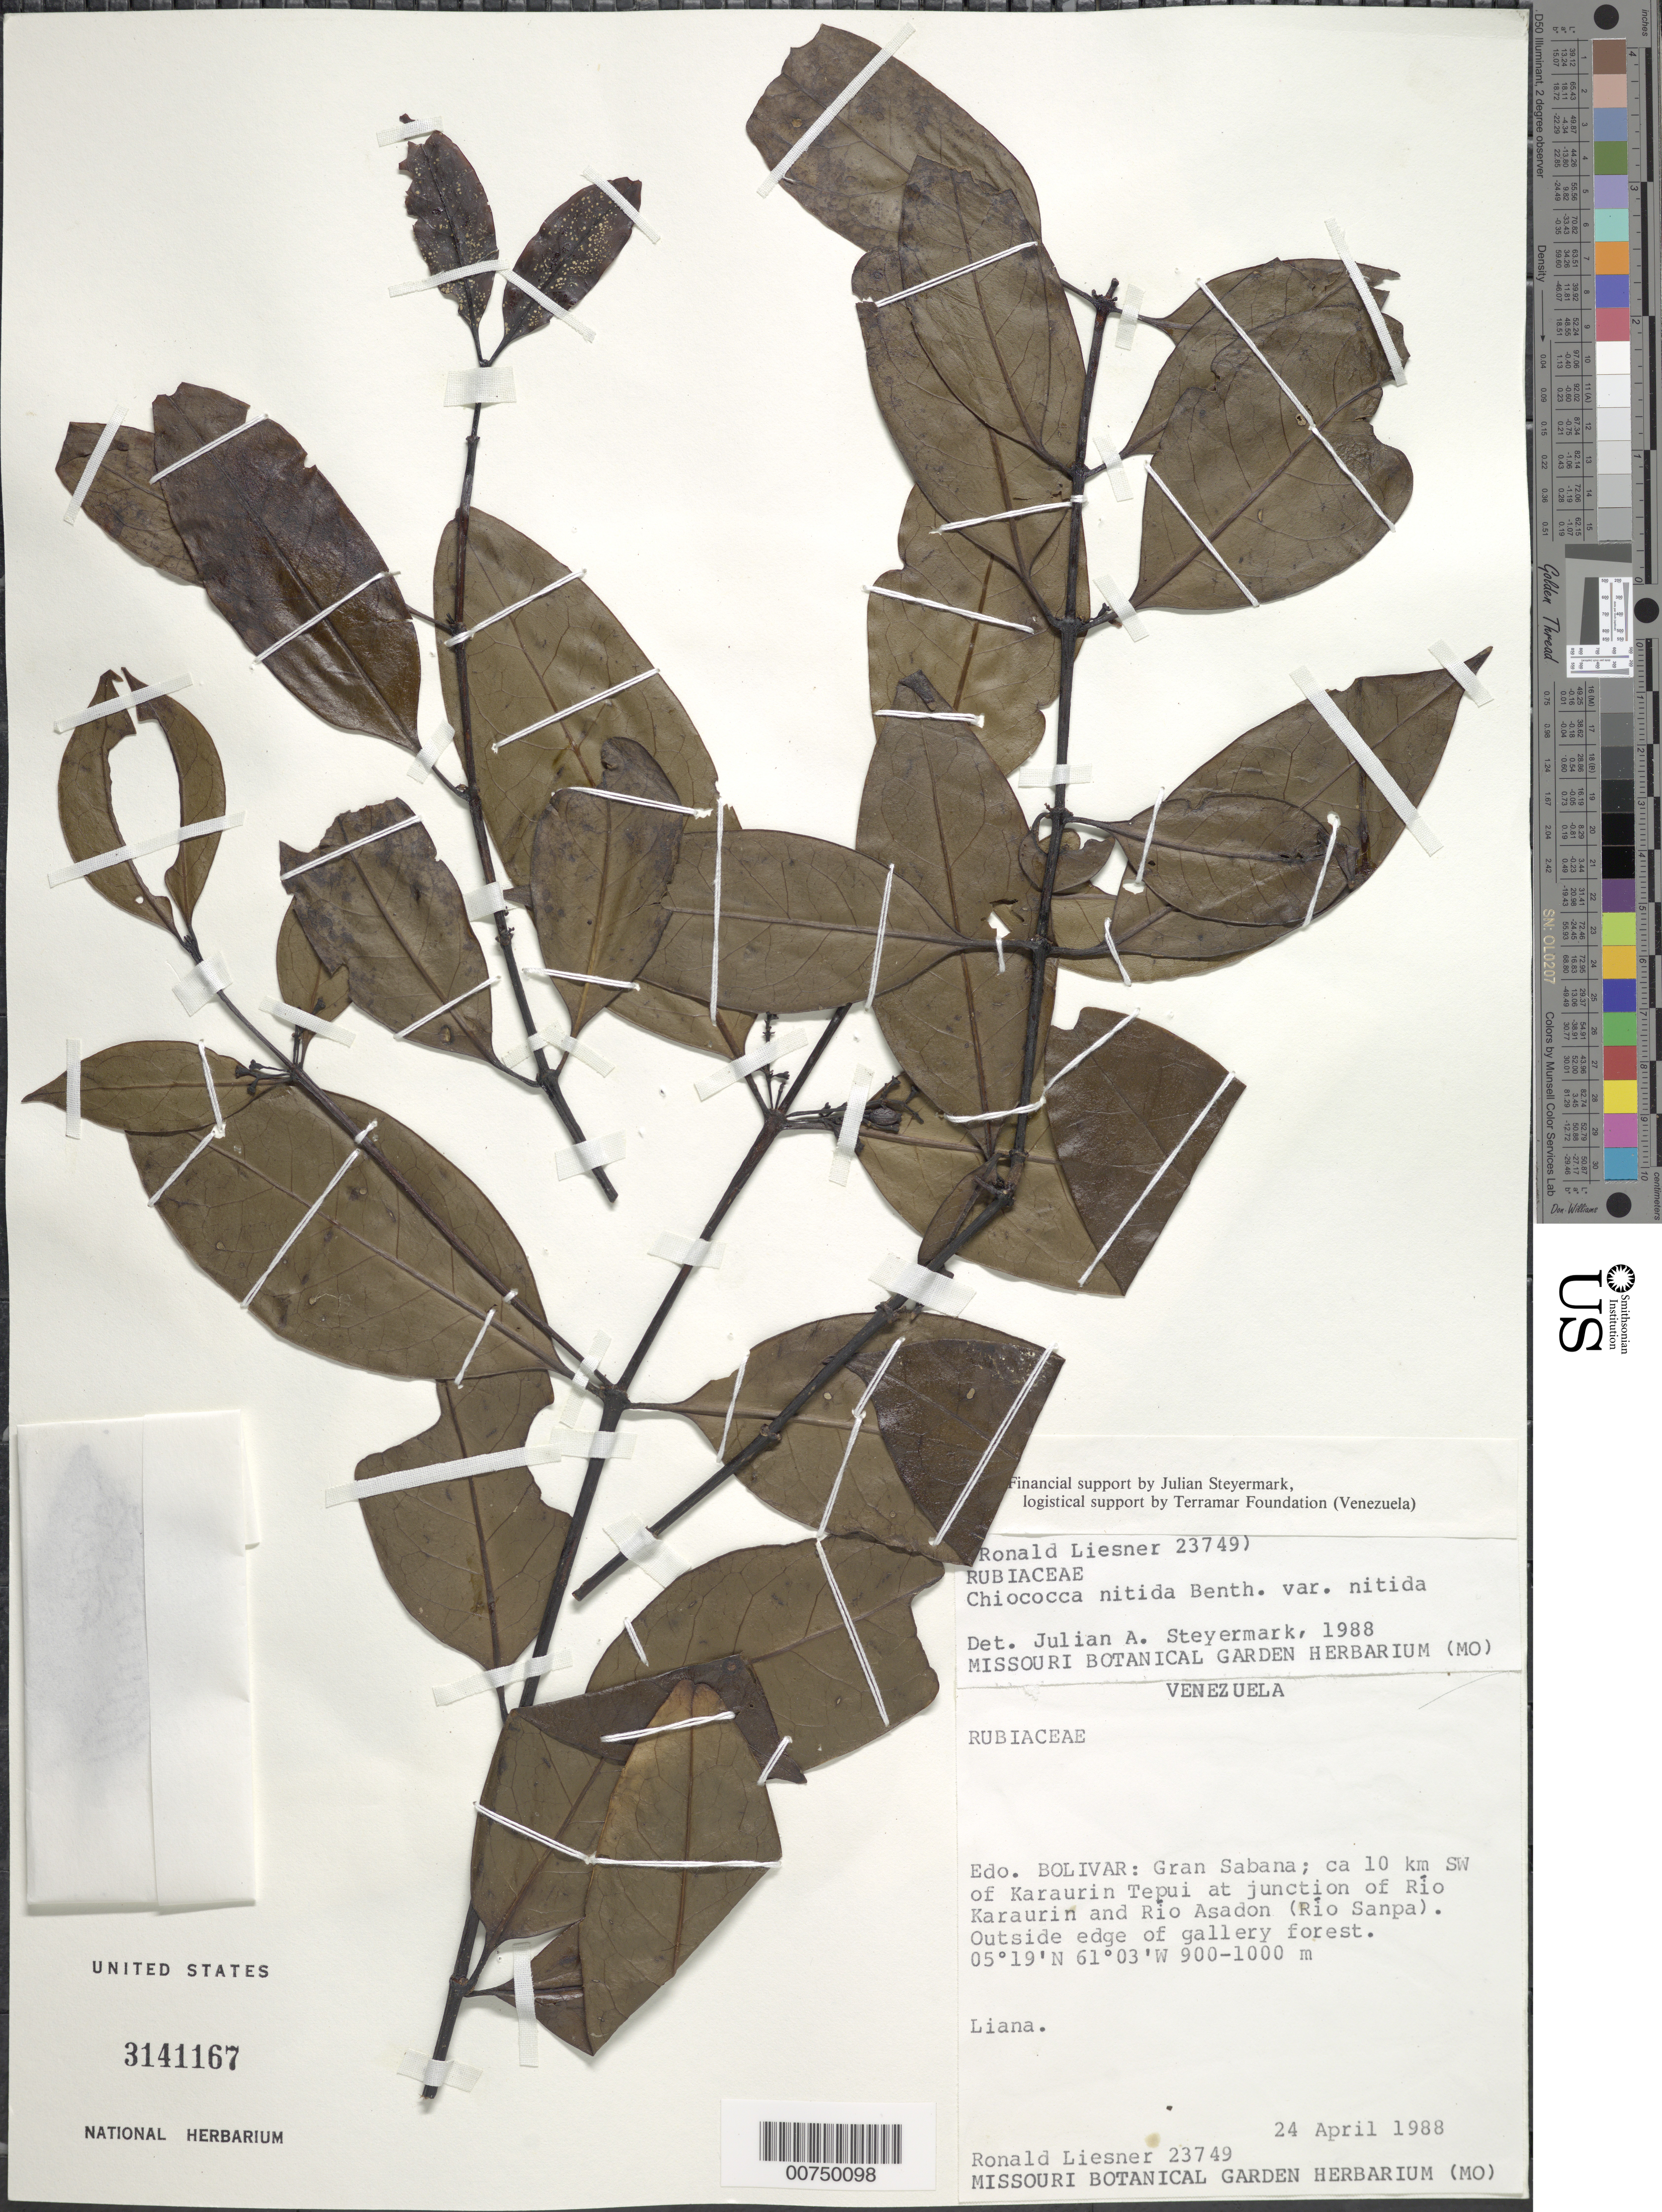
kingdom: Plantae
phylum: Tracheophyta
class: Magnoliopsida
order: Gentianales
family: Rubiaceae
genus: Chiococca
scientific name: Chiococca nitida var. nitida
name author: Benth.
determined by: Steyermark, Julian A., (VEN)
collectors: R. L. Liesner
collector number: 23749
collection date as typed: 24-Apr-88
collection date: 1988-04-24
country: Venezuela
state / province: Bolívar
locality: Gran Sabana, ca 10 km SW of Karaurin tepuí at junction of Río Karaurin and Río Asadon (Río Sanpa)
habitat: Outside edge of gallery forest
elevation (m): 900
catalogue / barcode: US 3141167